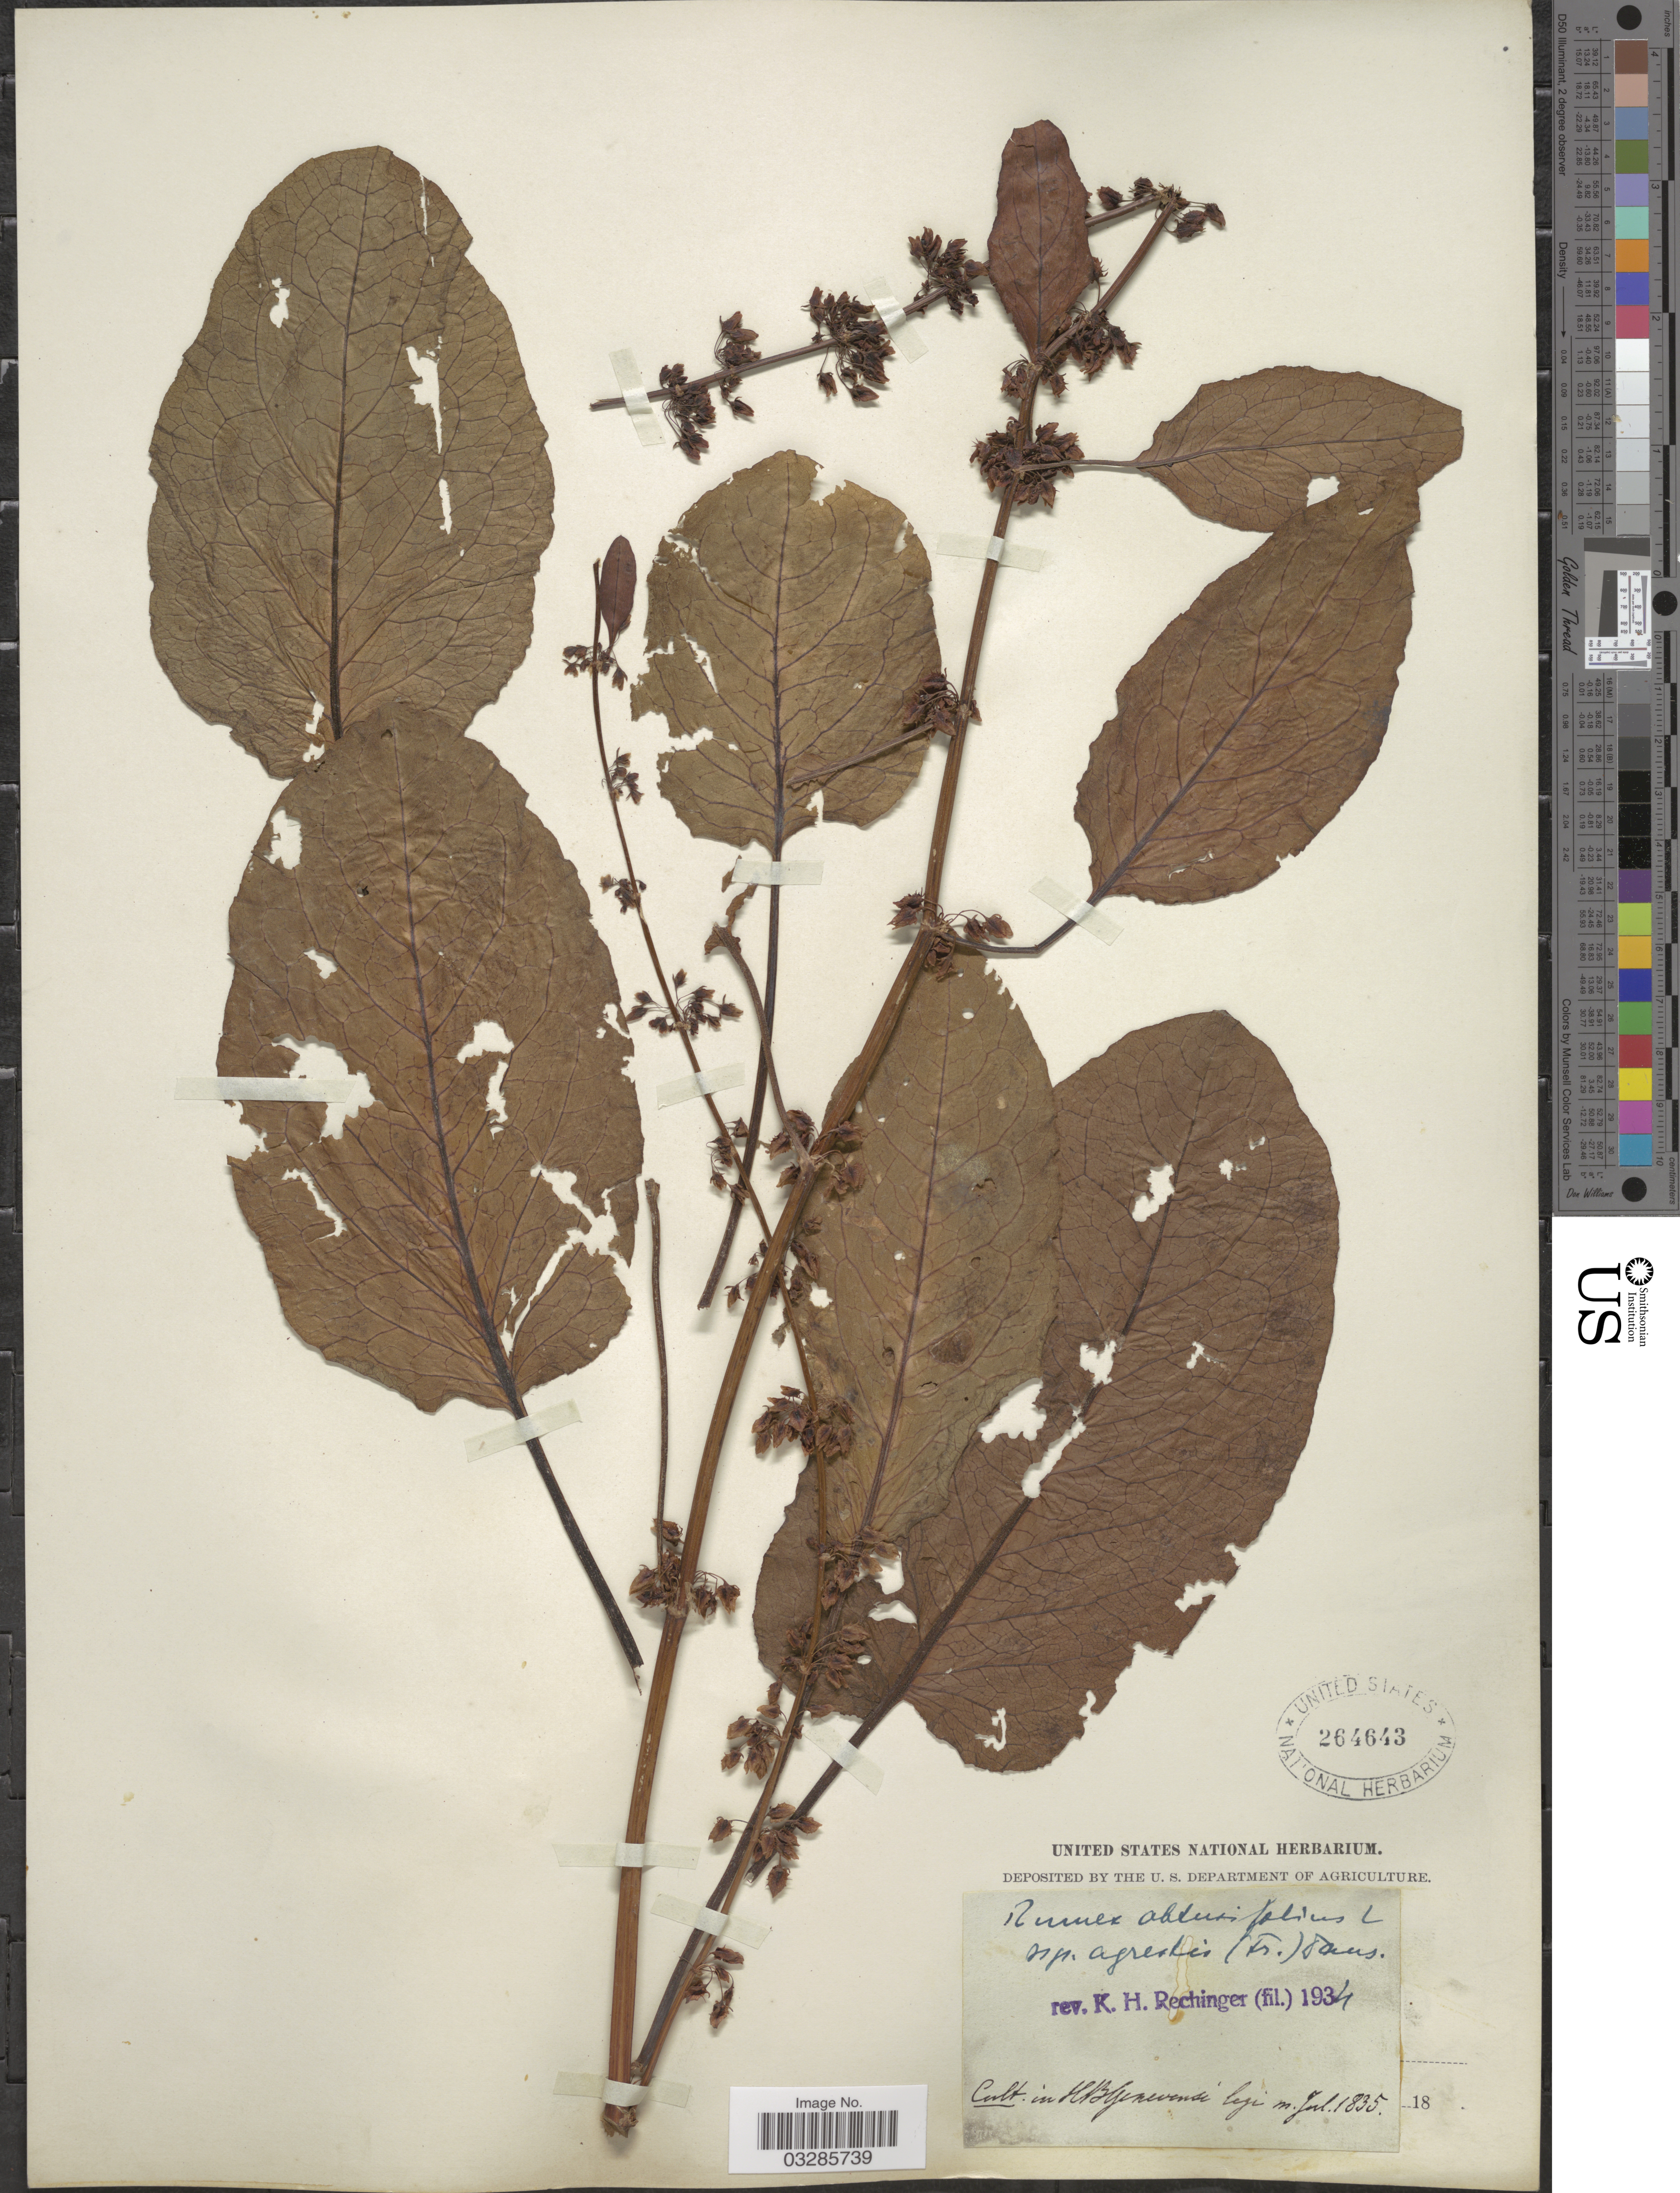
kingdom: Plantae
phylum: Tracheophyta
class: Magnoliopsida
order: Caryophyllales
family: Polygonaceae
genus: Rumex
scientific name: Rumex obtusifolius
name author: L.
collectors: ex herb. United States National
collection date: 1835-07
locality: In [illegible text].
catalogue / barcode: US 264643